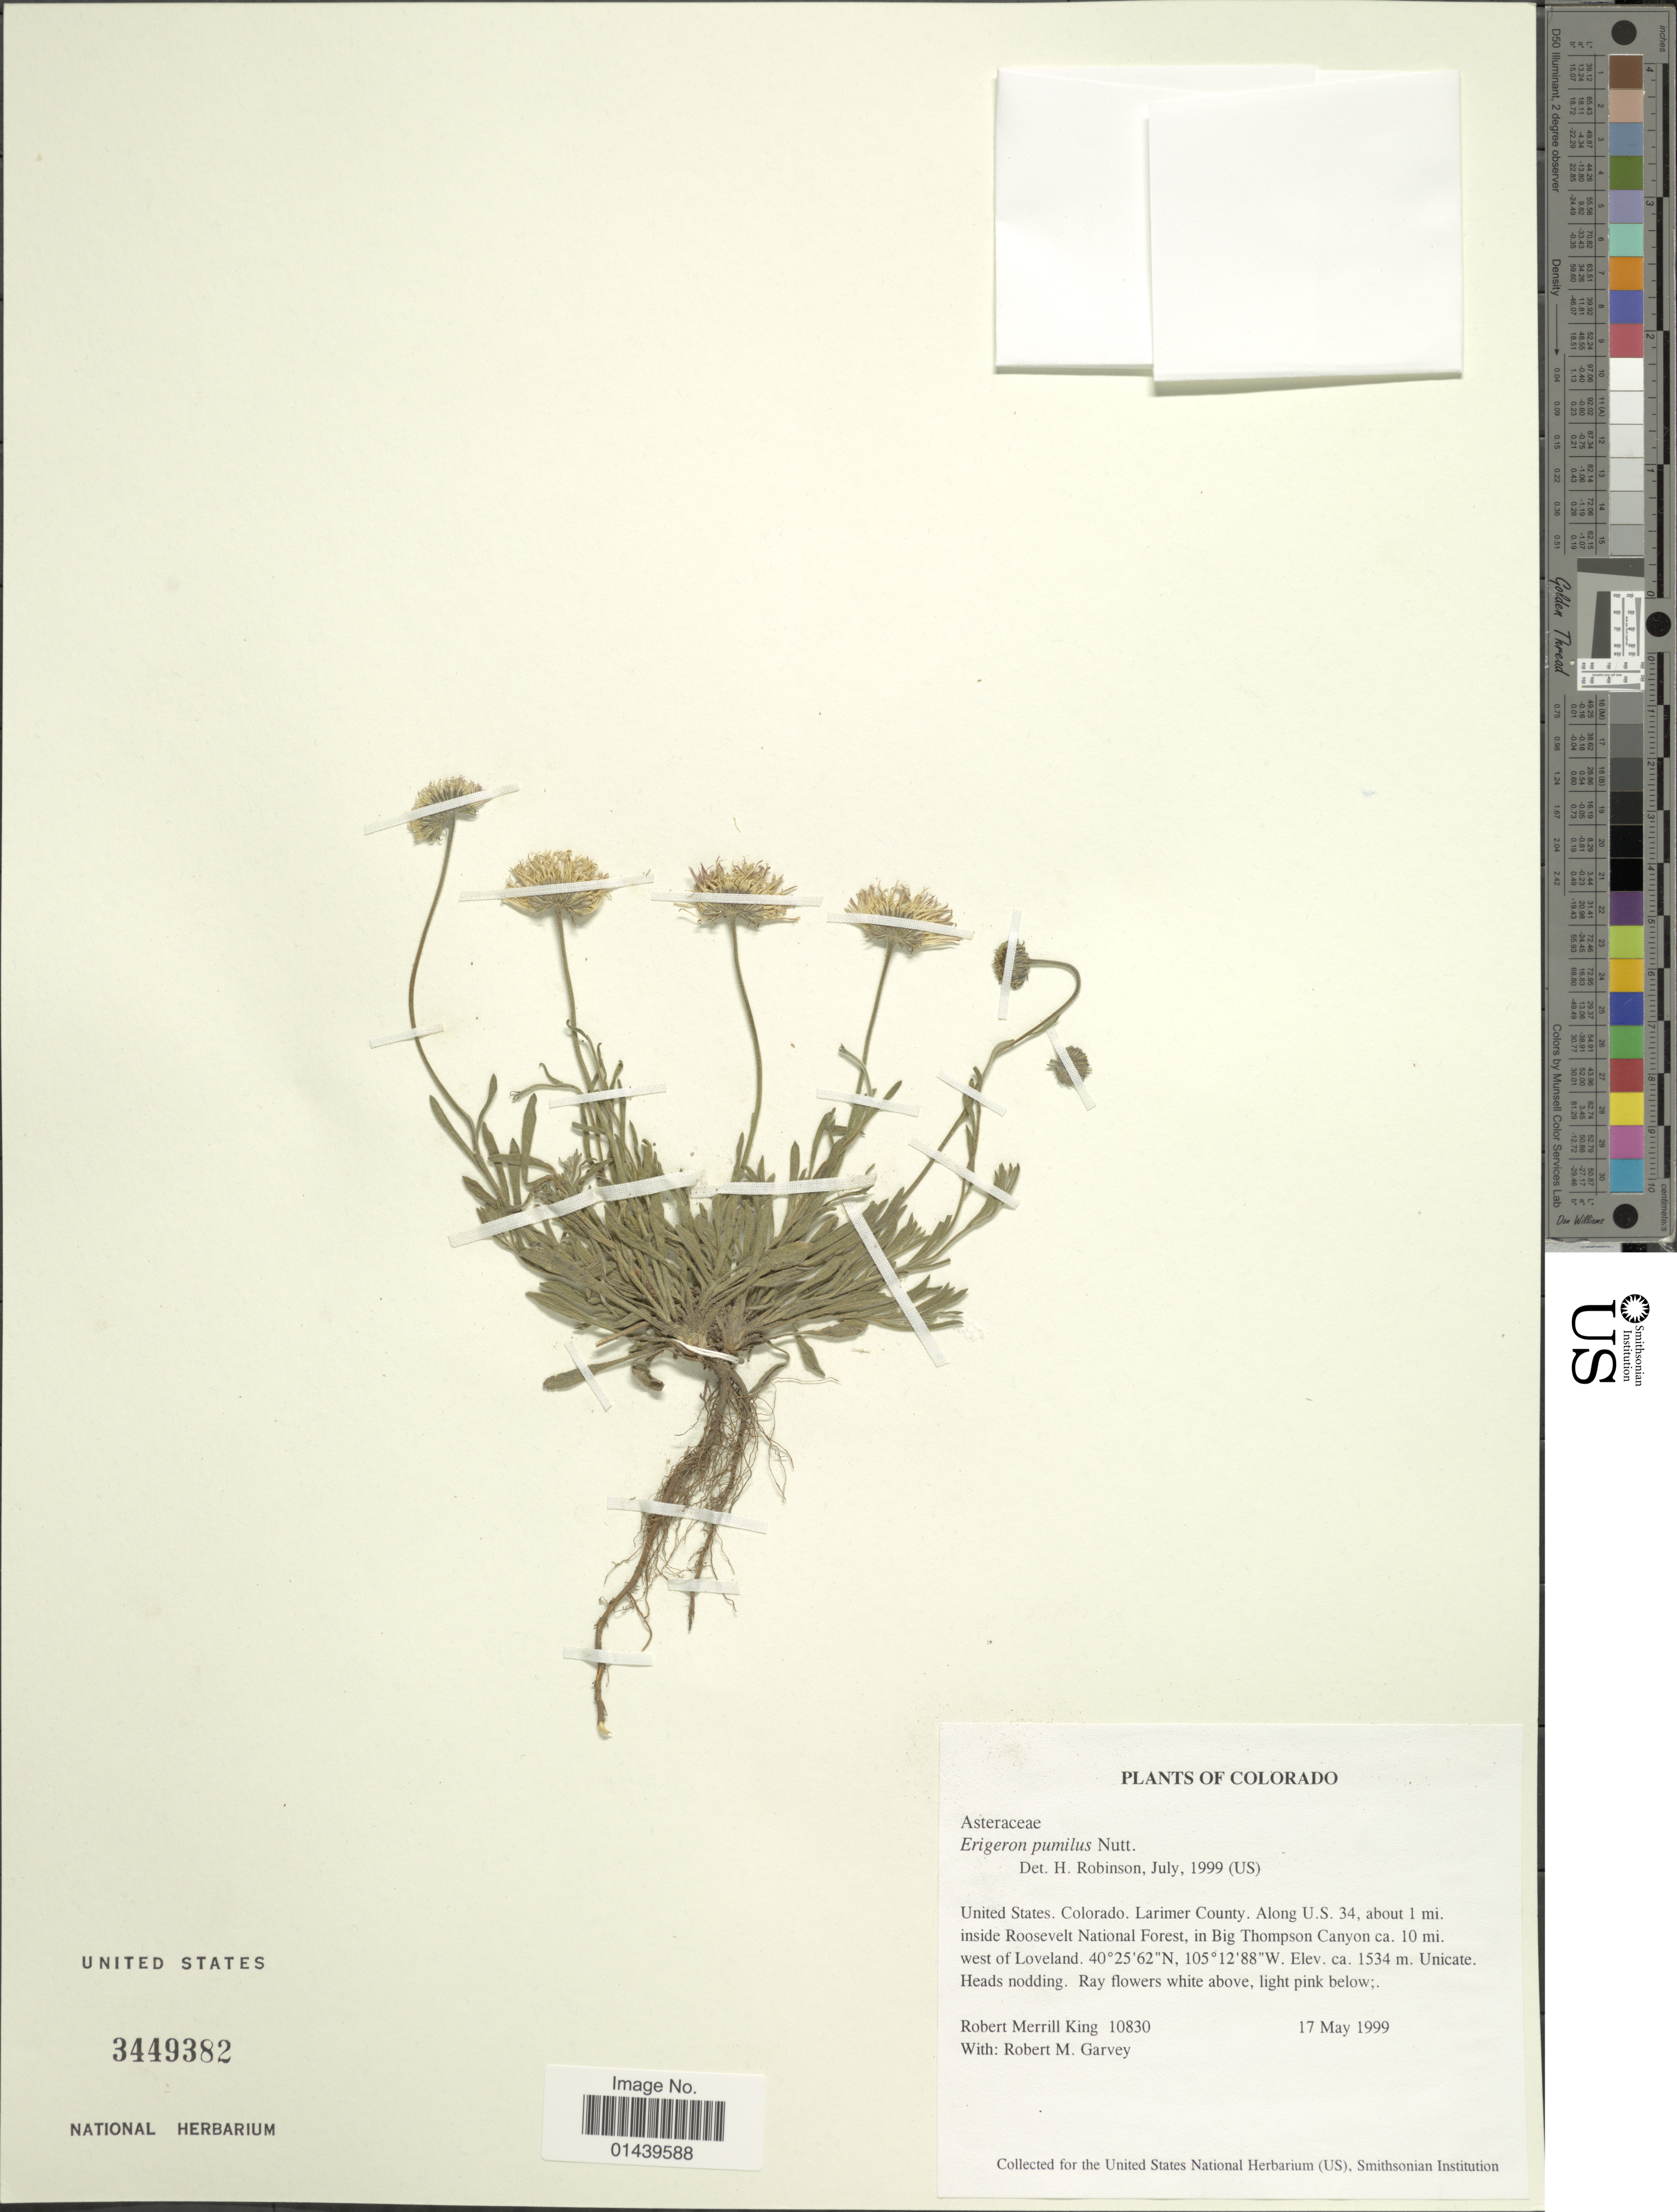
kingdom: Plantae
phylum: Tracheophyta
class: Magnoliopsida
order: Asterales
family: Asteraceae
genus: Erigeron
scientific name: Erigeron pumilus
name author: Nutt.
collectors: R. M. King & R. Garvey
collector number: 10830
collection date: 1999-05-17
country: United States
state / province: Colorado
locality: Larimer County. Along U.S. 34, about 1 mi. inside Roosevelt National Forest, in Big Thompson Canyon ca. 10 mi. west of Loveland.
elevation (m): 1534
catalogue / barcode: US 3449382